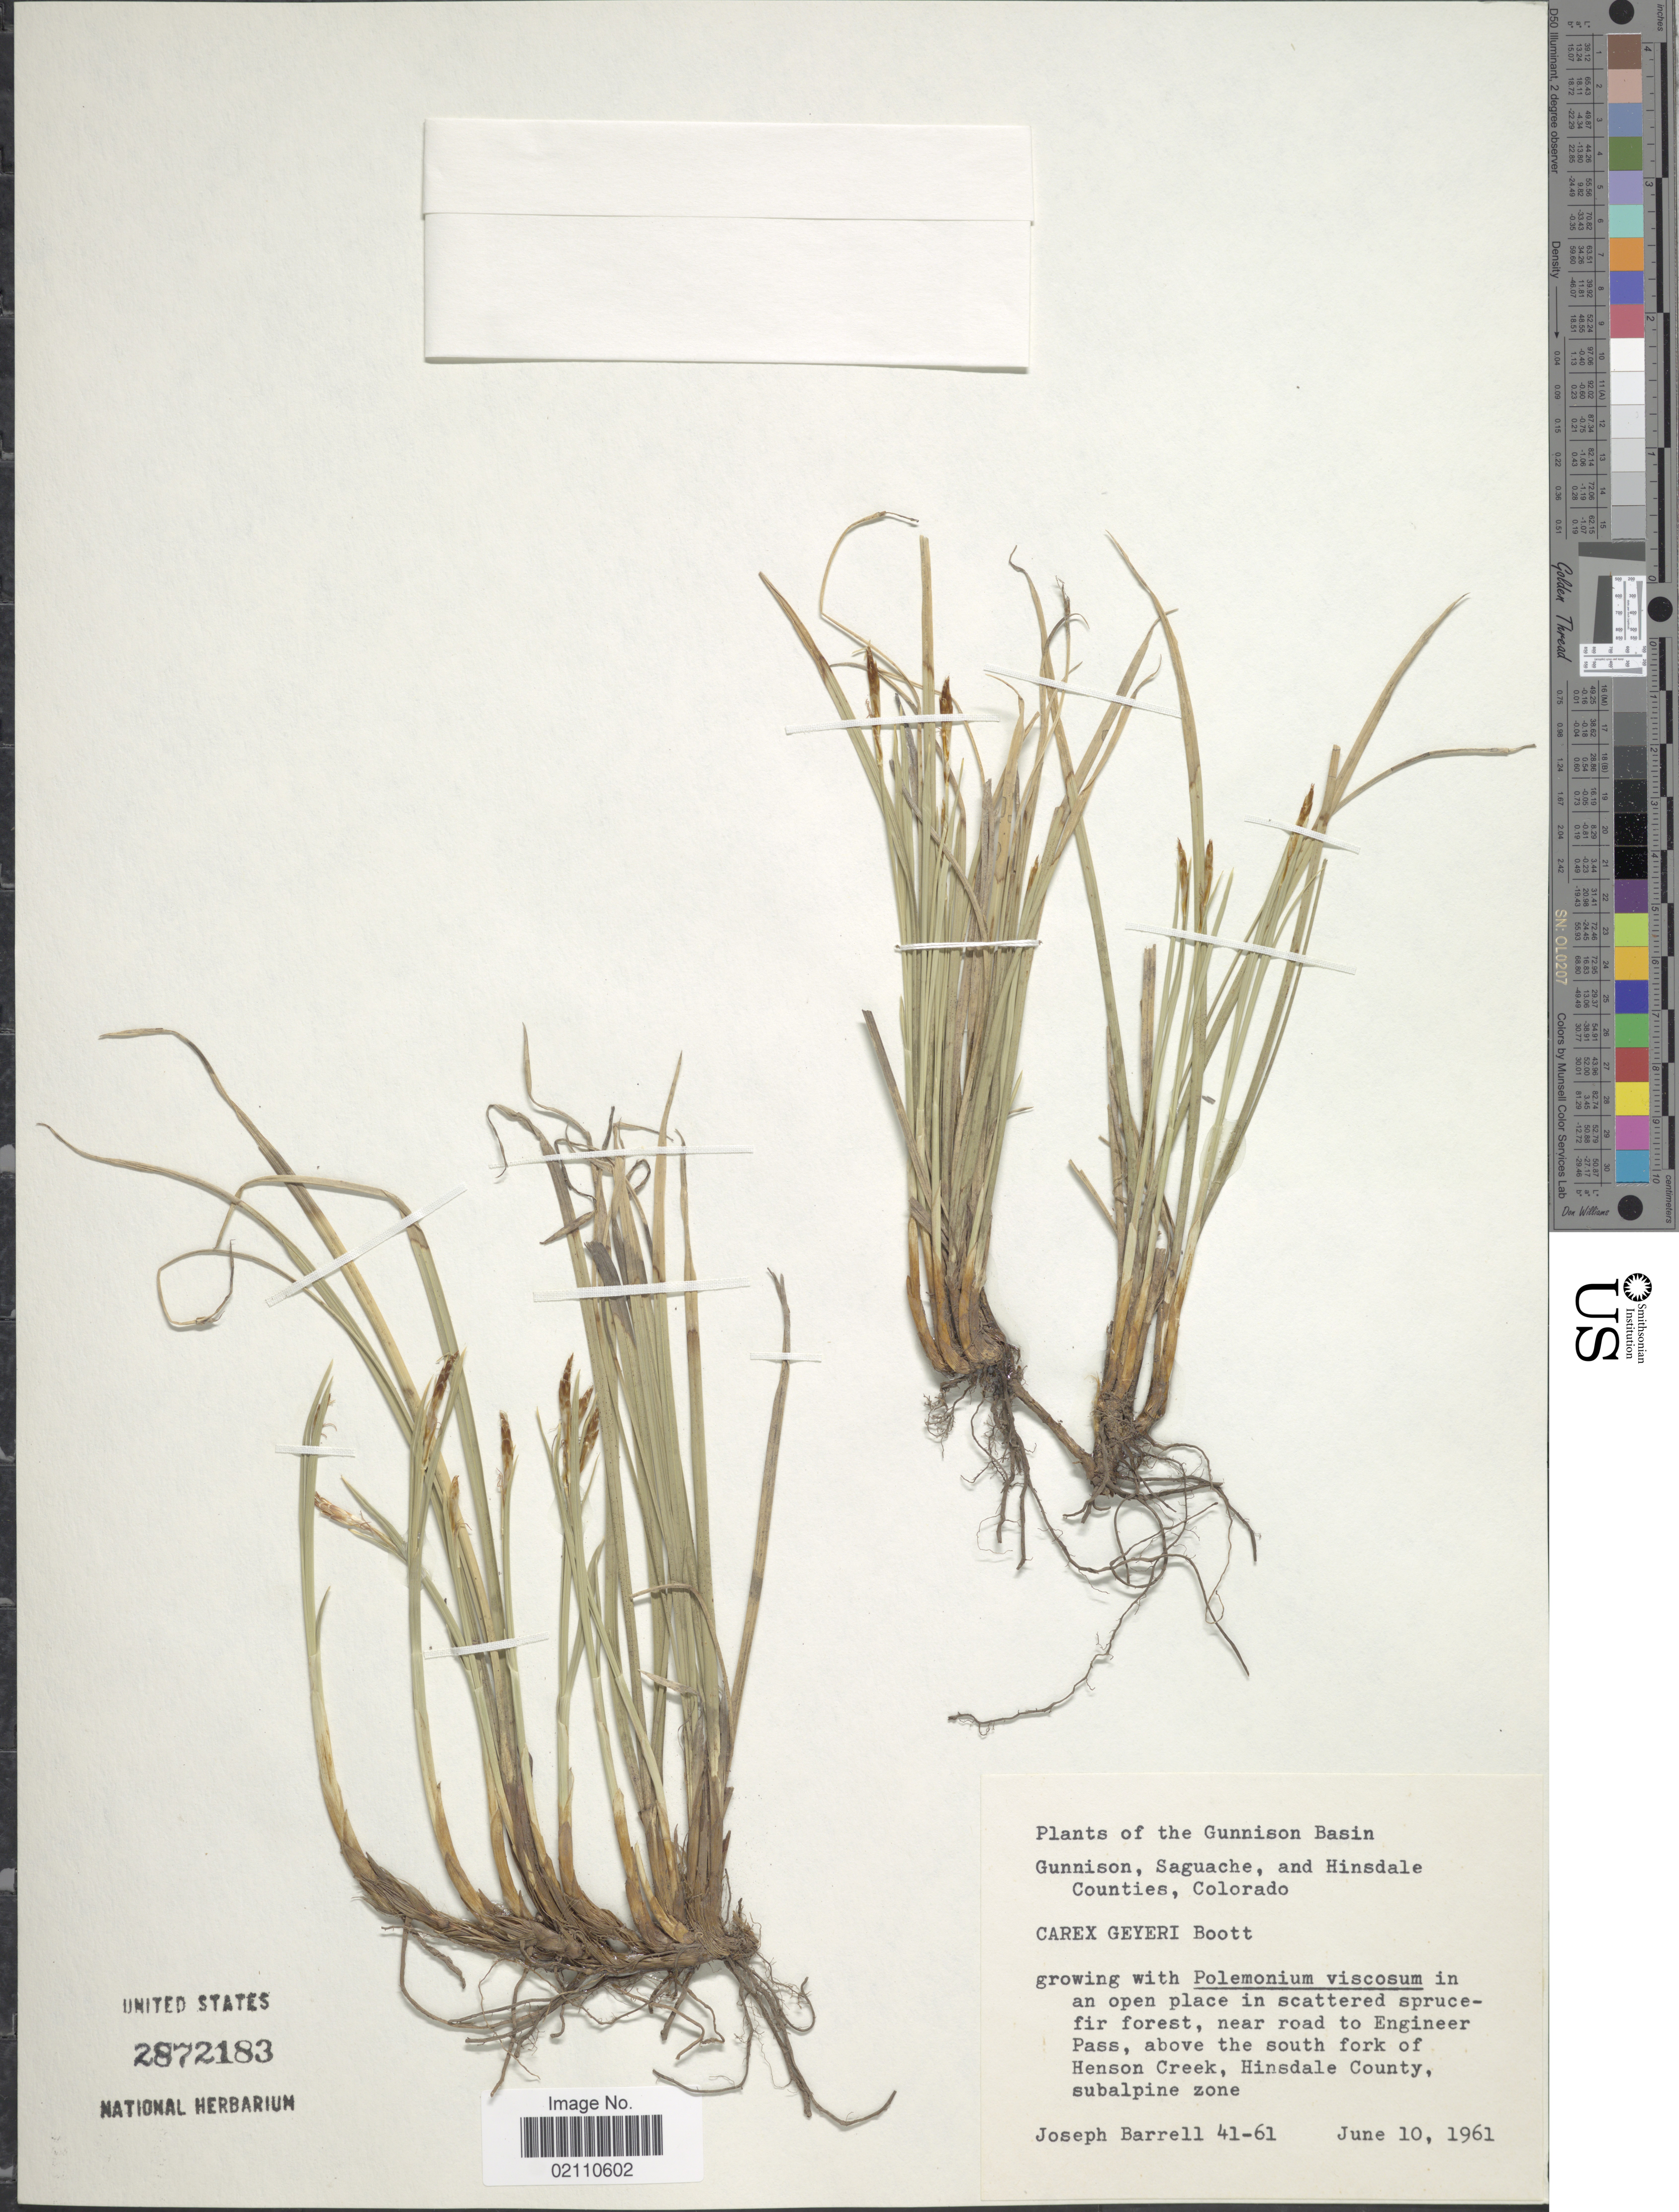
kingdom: Plantae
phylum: Tracheophyta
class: Liliopsida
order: Poales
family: Cyperaceae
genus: Carex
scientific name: Carex geyeri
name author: Boott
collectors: J. Barrell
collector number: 41-61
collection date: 1961-06-10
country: United States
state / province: Colorado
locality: Gunnison Basin, Gunnison, Saguache, and Hinsdale Counties, near road to Engineer Pass, above the south fork of Henson Creek, Hinsdale County, sibalpine zone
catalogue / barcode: US 2872183